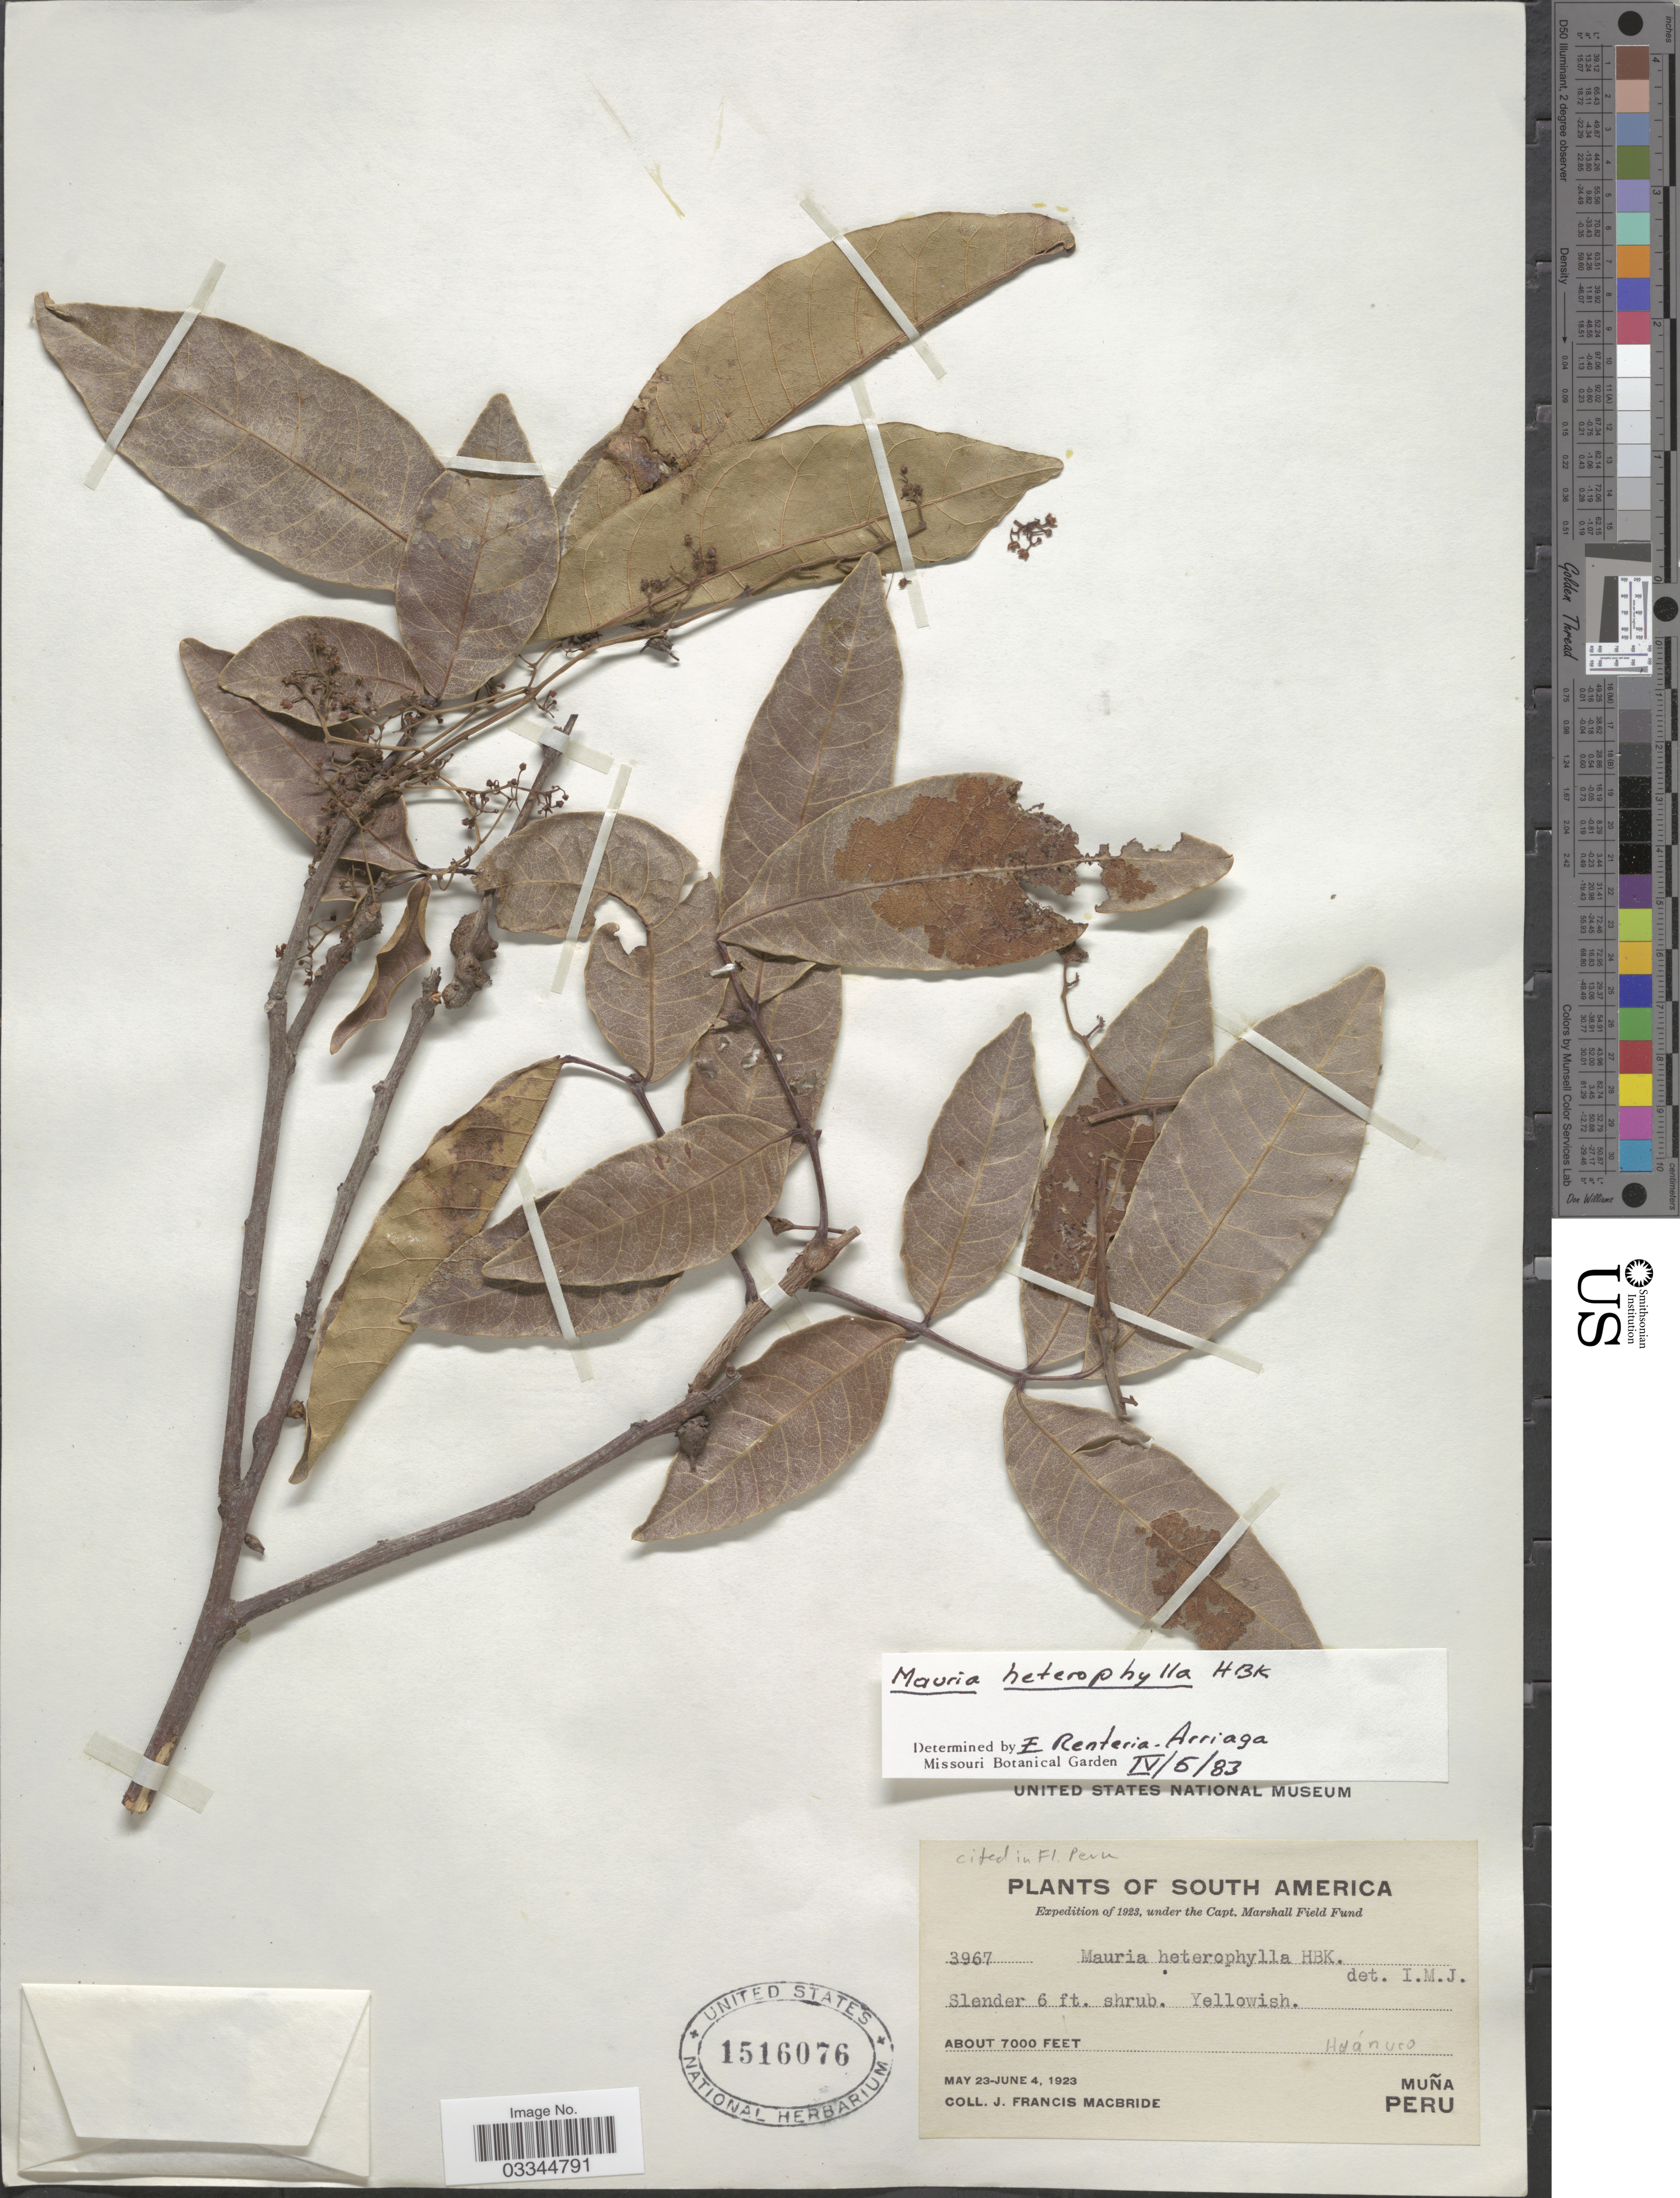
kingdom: Plantae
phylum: Tracheophyta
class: Magnoliopsida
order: Sapindales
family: Anacardiaceae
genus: Mauria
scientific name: Mauria heterophylla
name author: Kunth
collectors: J. F. Macbride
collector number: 3967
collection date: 1923-05-23/1923-06-04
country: Peru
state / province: Huánuco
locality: Muña.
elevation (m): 2134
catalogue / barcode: US 1516076